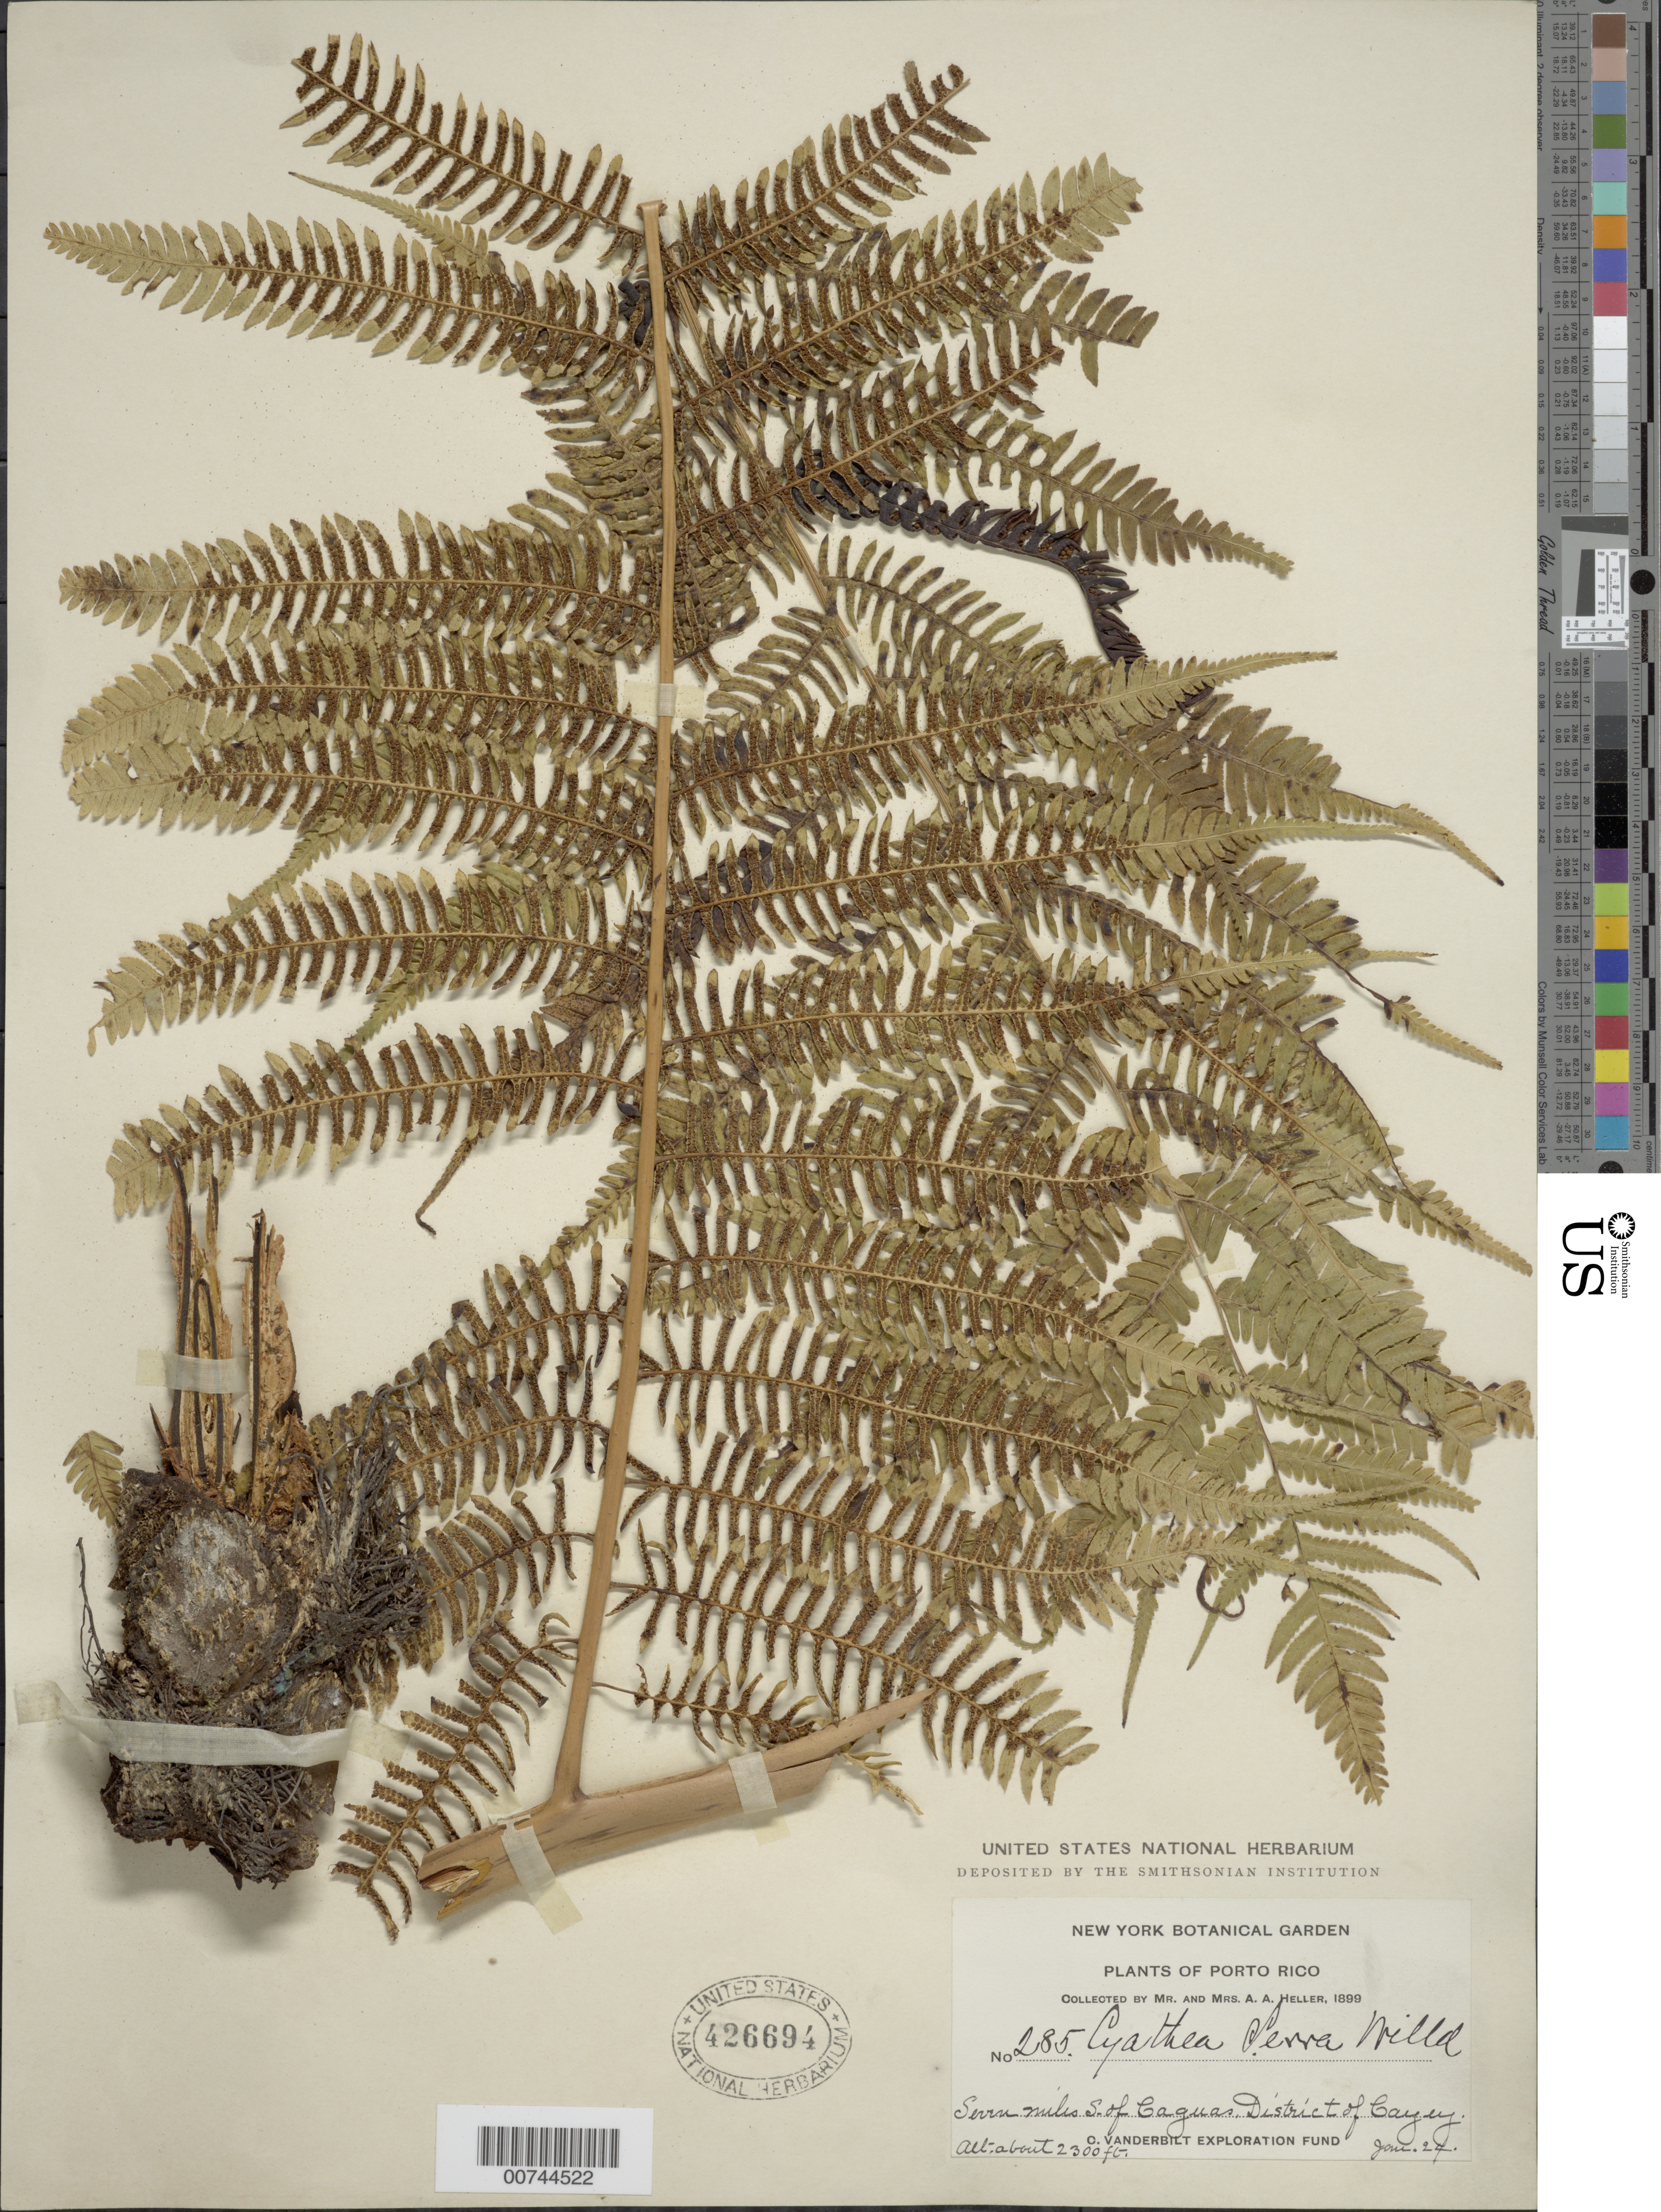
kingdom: Plantae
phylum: Tracheophyta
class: Polypodiopsida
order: Cyatheales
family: Cyatheaceae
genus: Cyathea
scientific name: Cyathea arborea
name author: (L.) Sm.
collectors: A. A. Heller & E. G. Heller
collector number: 285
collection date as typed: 22 Jun 1899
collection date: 1899-06-22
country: Puerto Rico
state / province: Cayey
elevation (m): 701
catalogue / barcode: US 426694